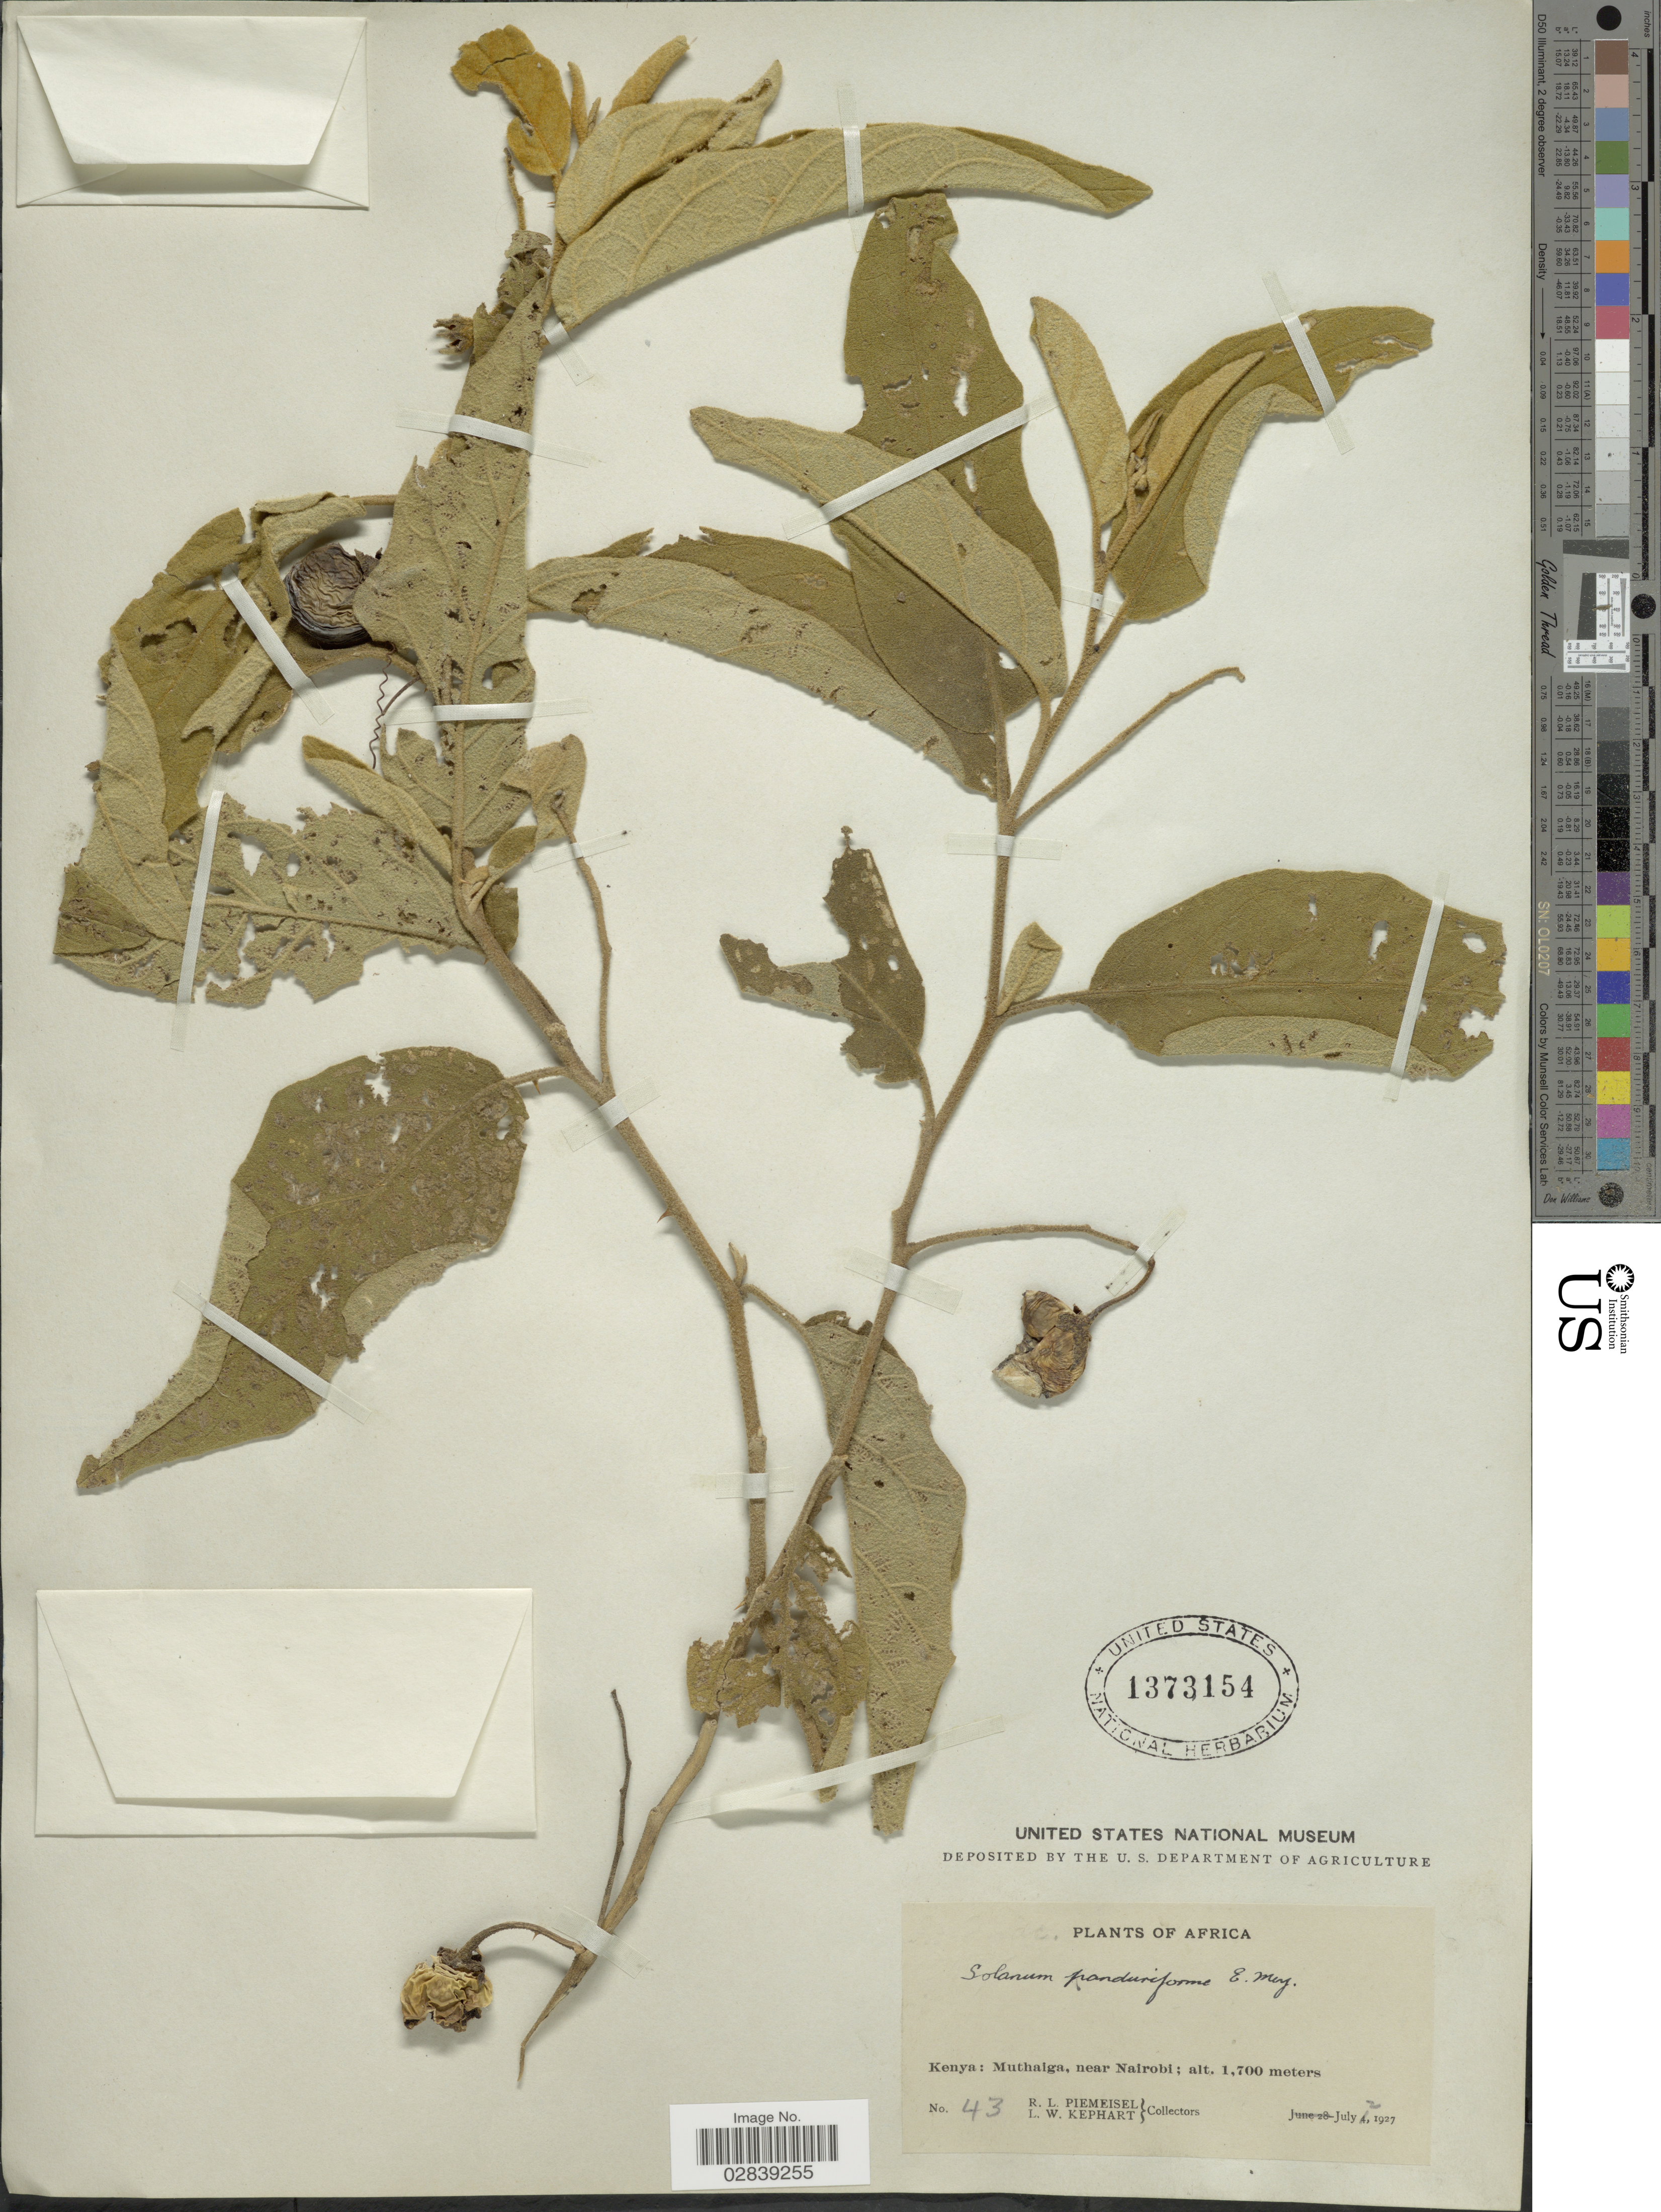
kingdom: Plantae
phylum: Tracheophyta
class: Magnoliopsida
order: Solanales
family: Solanaceae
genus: Solanum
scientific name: Solanum panduraeforme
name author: Dunal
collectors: R. L. Piemeisel & L. W. Kephart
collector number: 43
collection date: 1927-07-02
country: Kenya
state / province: Nairobi Area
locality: Muthaiga, near Nairobi.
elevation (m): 1700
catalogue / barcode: US 1373154